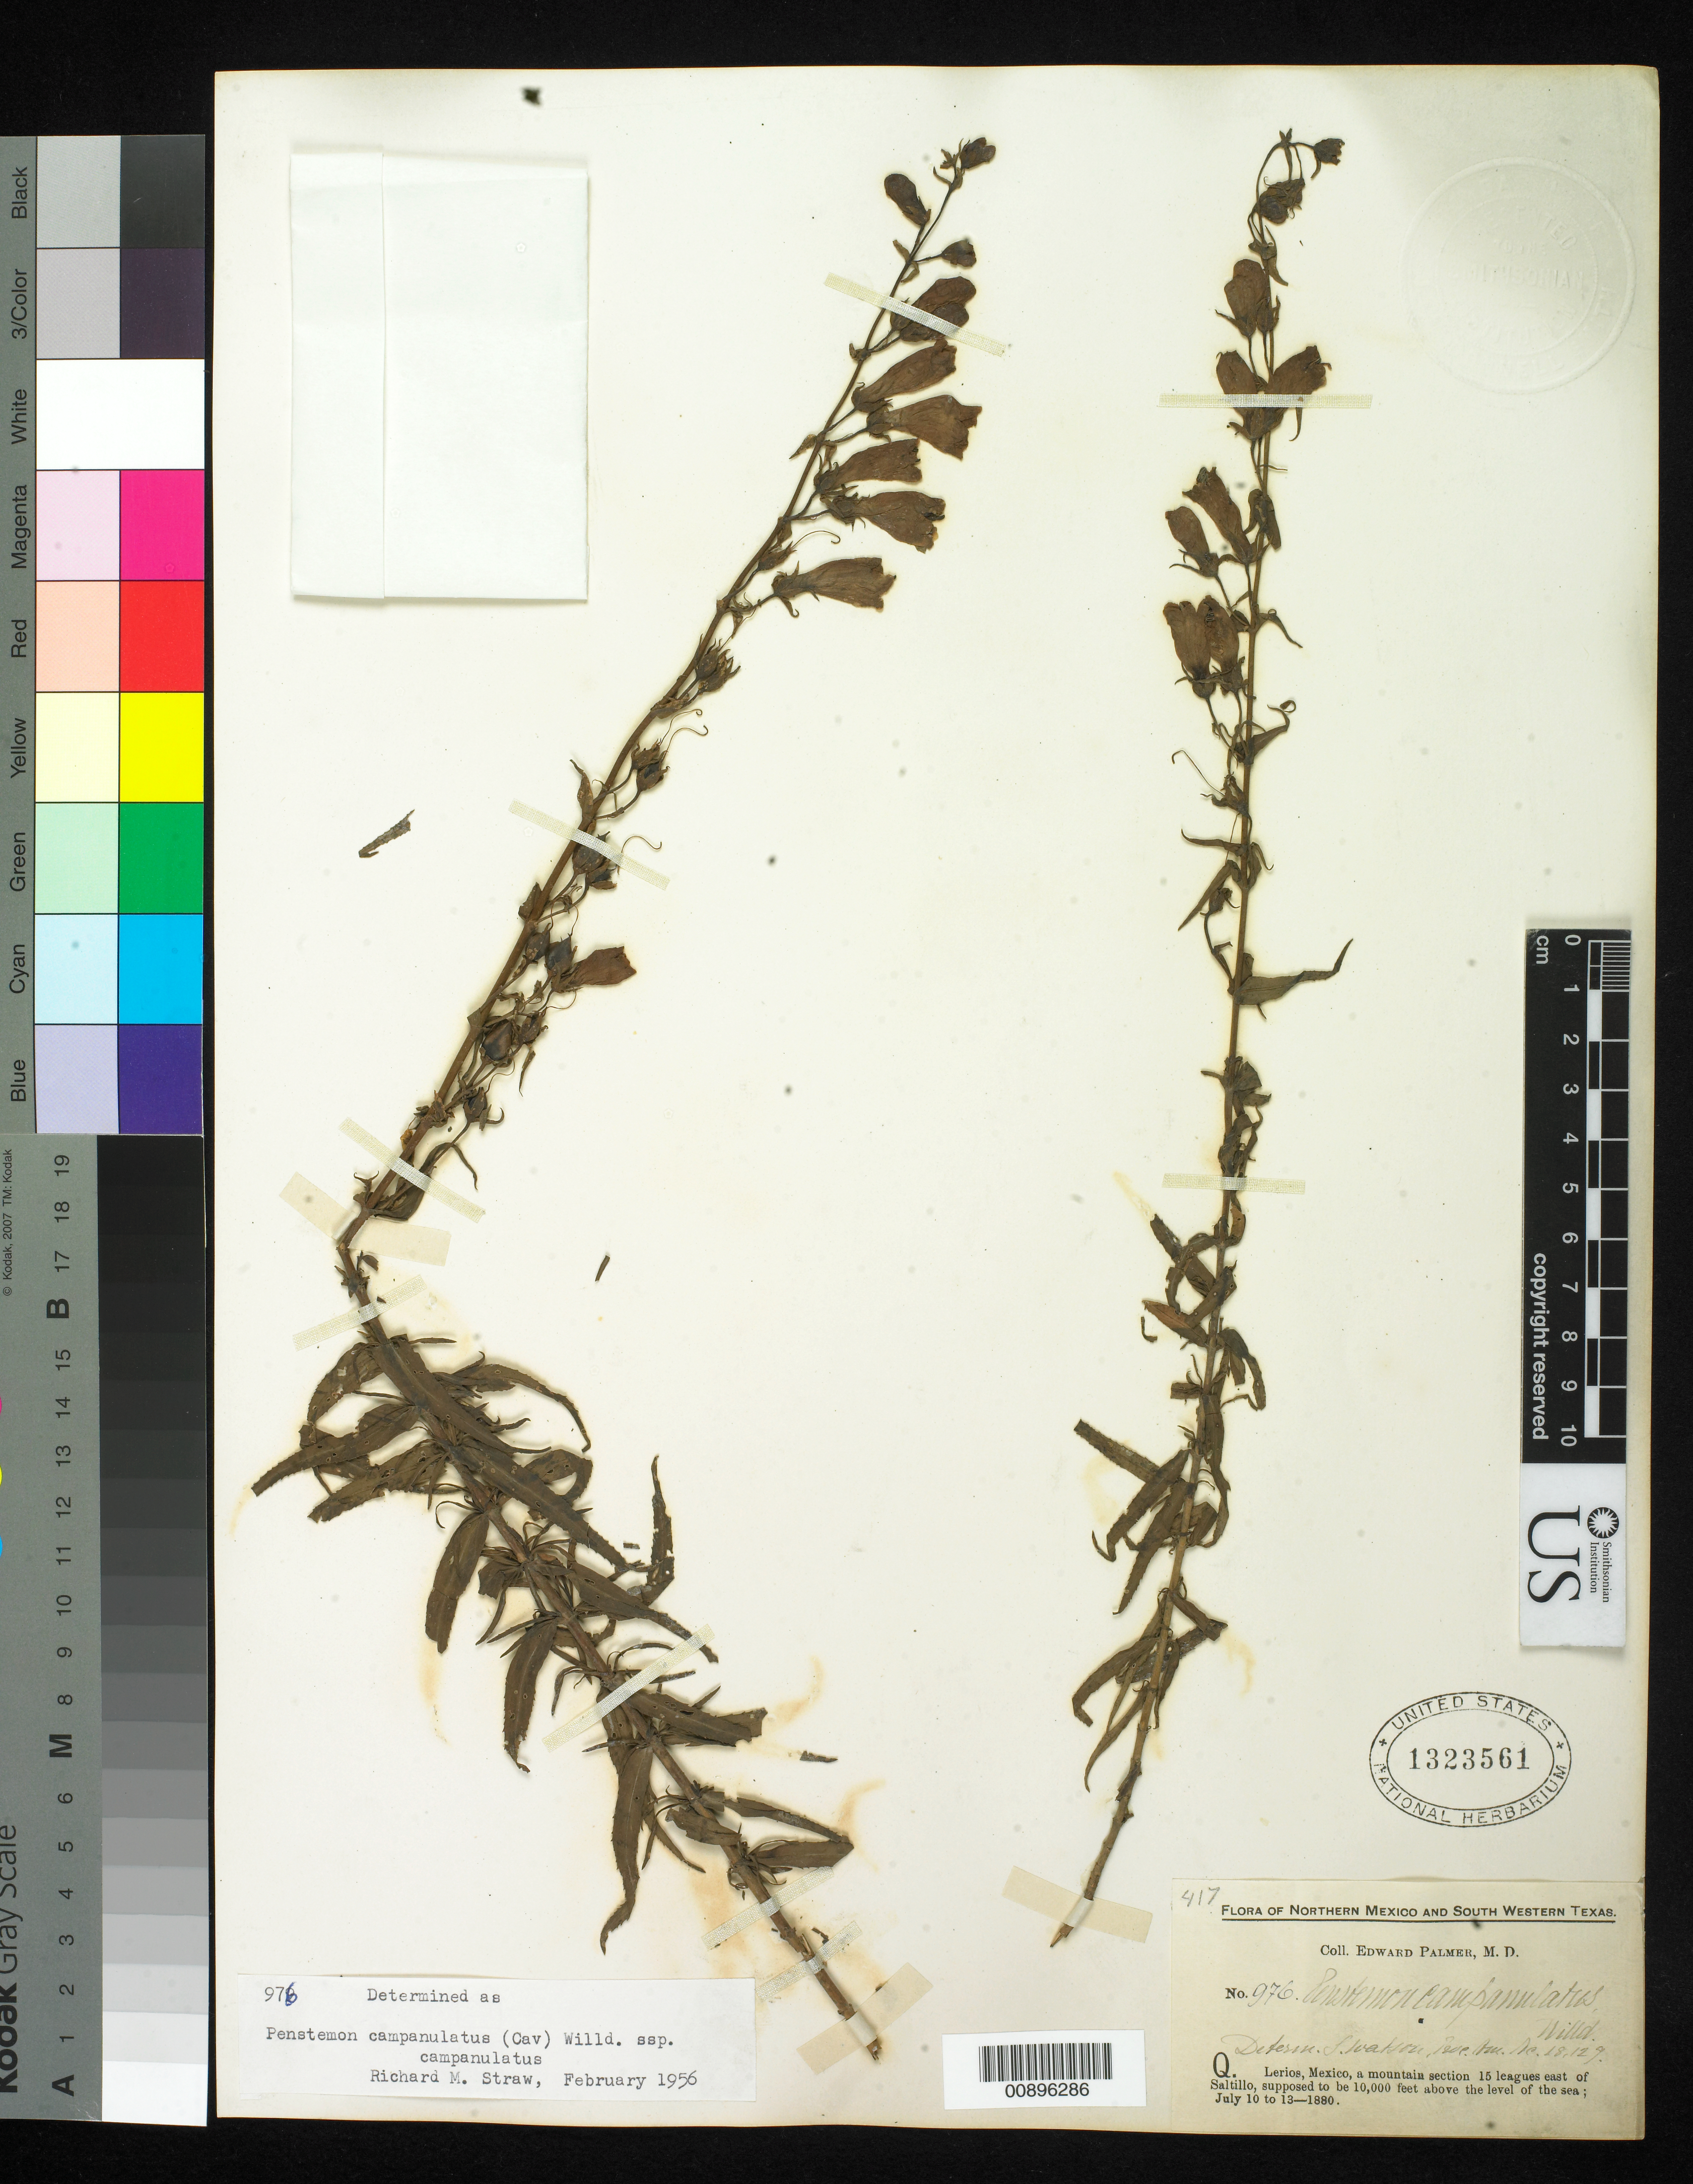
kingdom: Plantae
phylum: Tracheophyta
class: Magnoliopsida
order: Lamiales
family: Plantaginaceae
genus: Penstemon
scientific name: Penstemon campanulatus subsp. campanulatus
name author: (Cav.) Willd.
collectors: E. Palmer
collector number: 976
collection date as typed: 10 Jul 1880 to 13 Jul 1880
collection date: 1880-07-10/1880-07-13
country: Mexico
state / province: Coahuila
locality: Q. Lerios, 15 miles east of Saltillo, Coahuila.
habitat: A mountain section.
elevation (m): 3048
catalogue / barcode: US 1323561